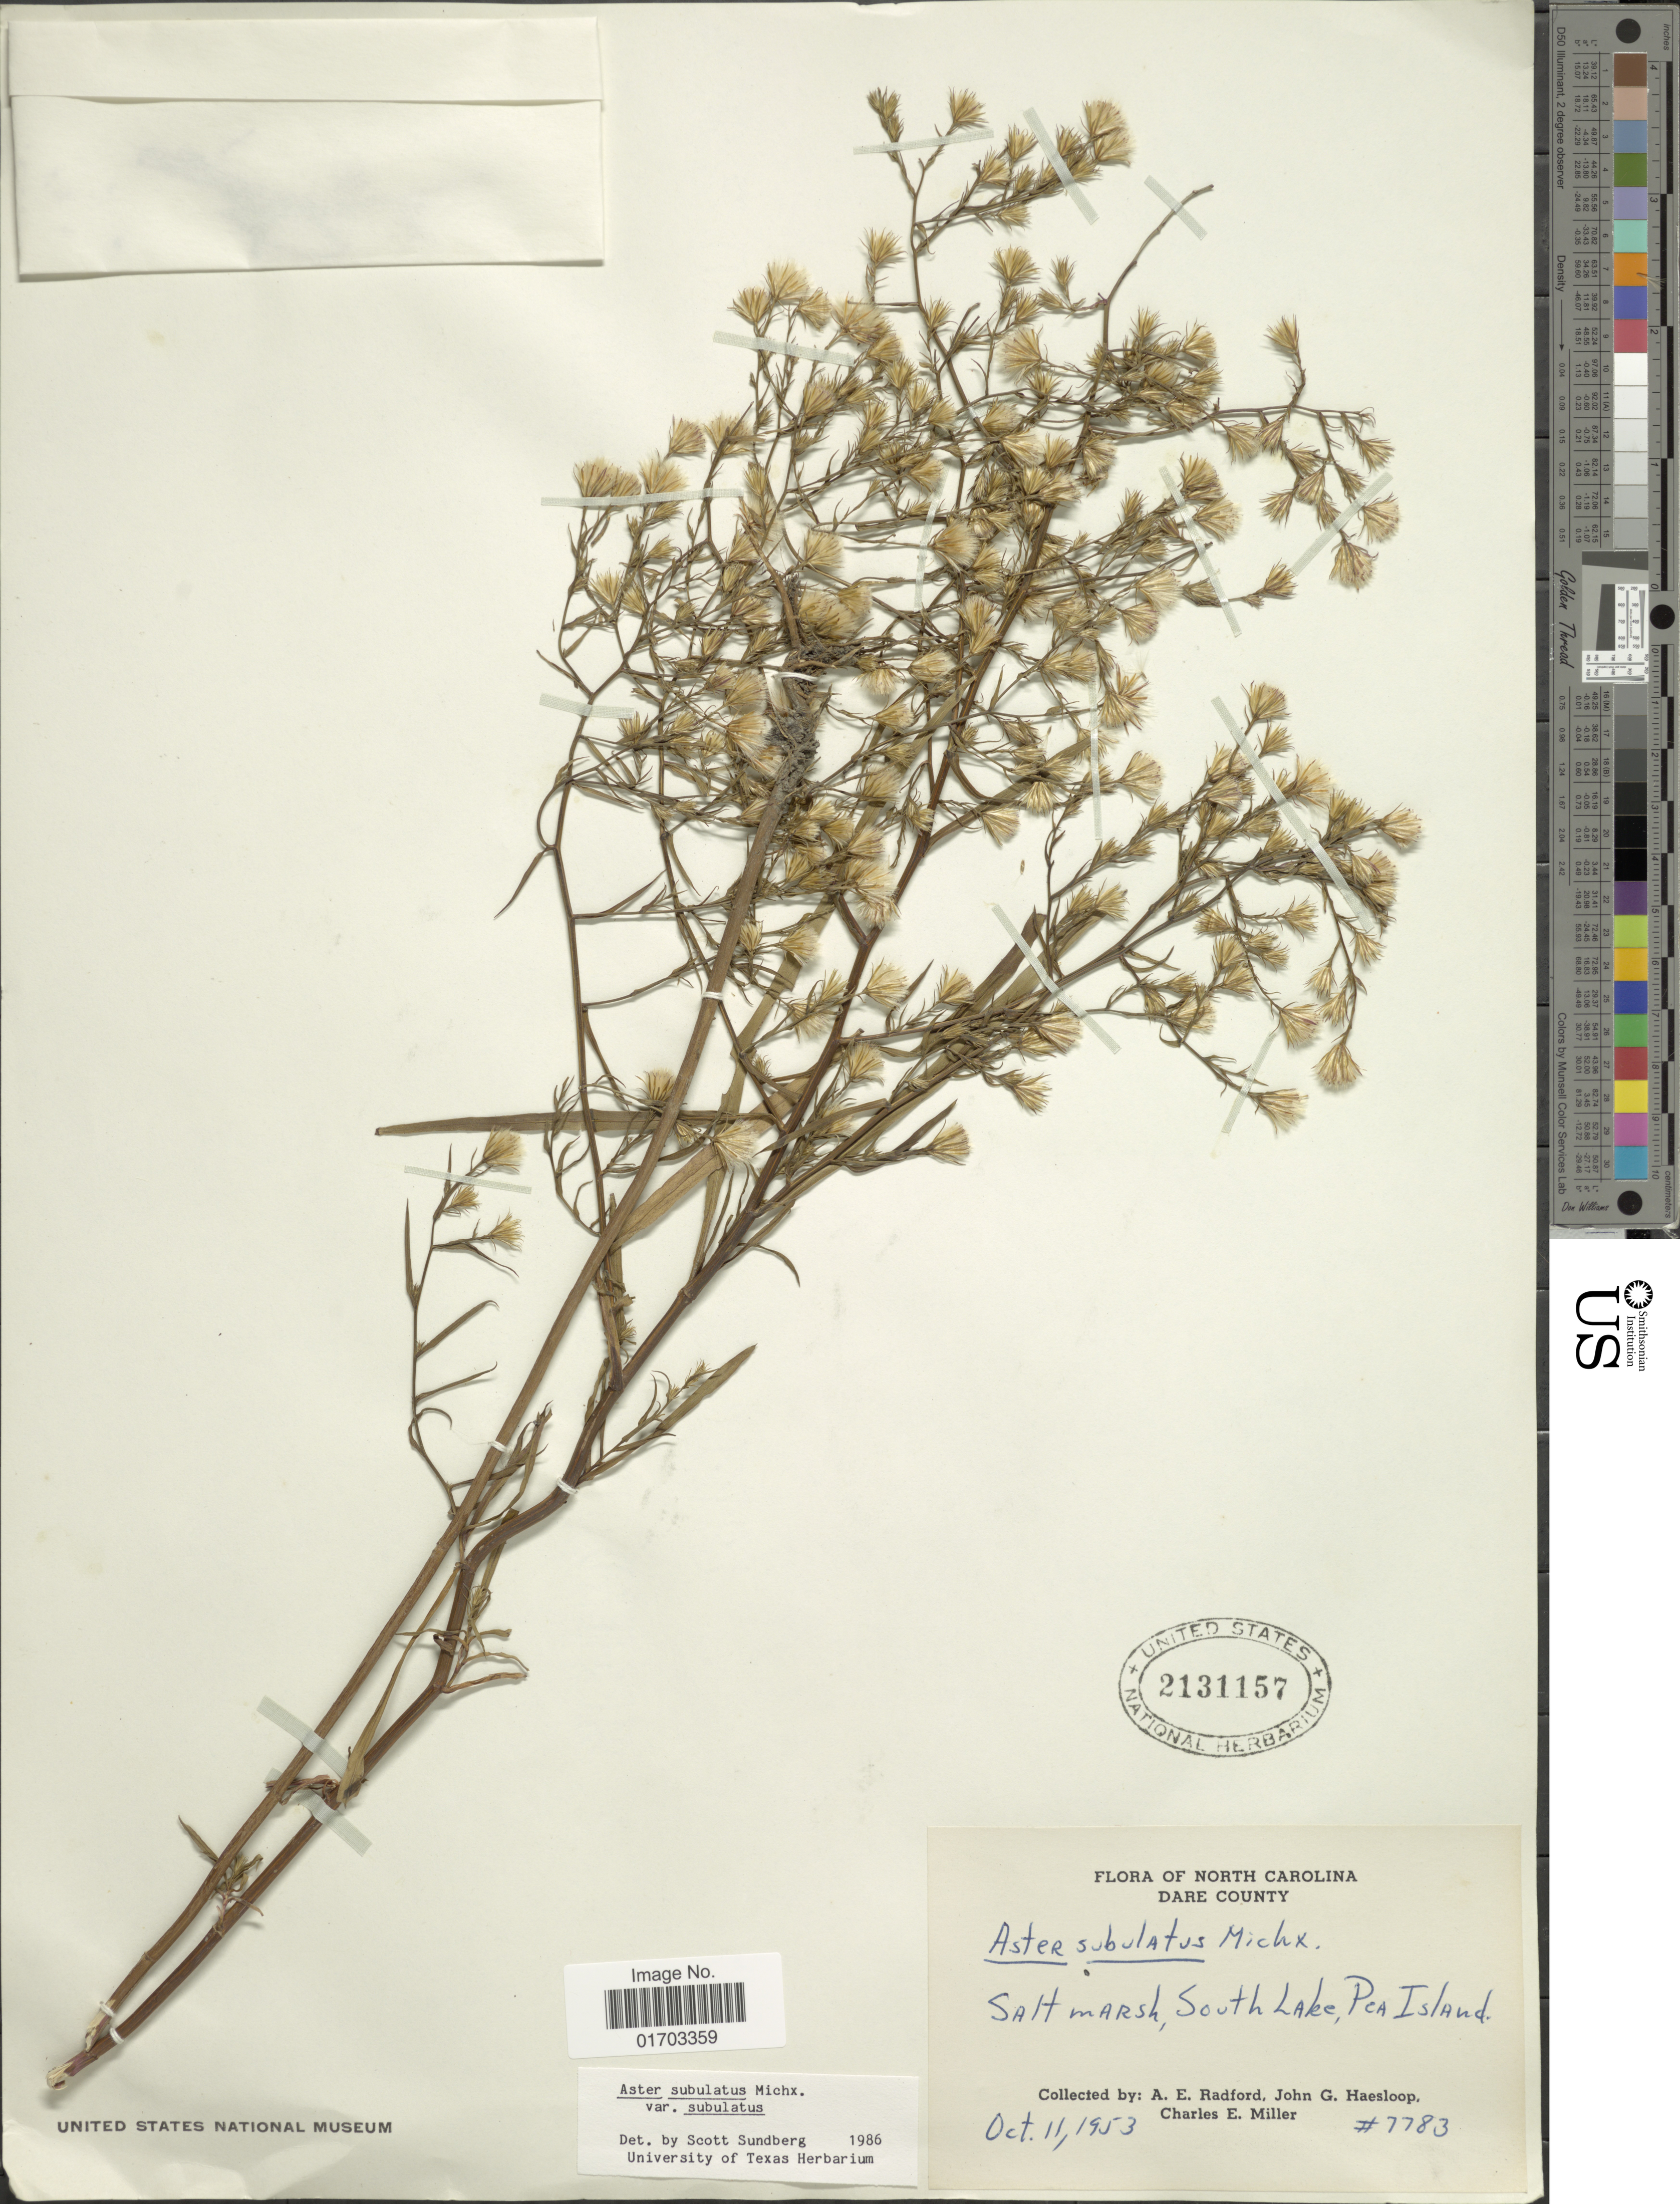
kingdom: Plantae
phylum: Tracheophyta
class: Magnoliopsida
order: Asterales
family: Asteraceae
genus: Symphyotrichum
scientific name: Symphyotrichum subulatum var. subulatum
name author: (Michx.) G.L. Nesom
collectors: A. E. Radford, J. Haesloop & C. E. Miller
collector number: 7783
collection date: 1953-10-11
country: United States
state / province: North Carolina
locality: Dare County, Salt marsh, South Lake, Pea Island.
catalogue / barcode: US 2131157